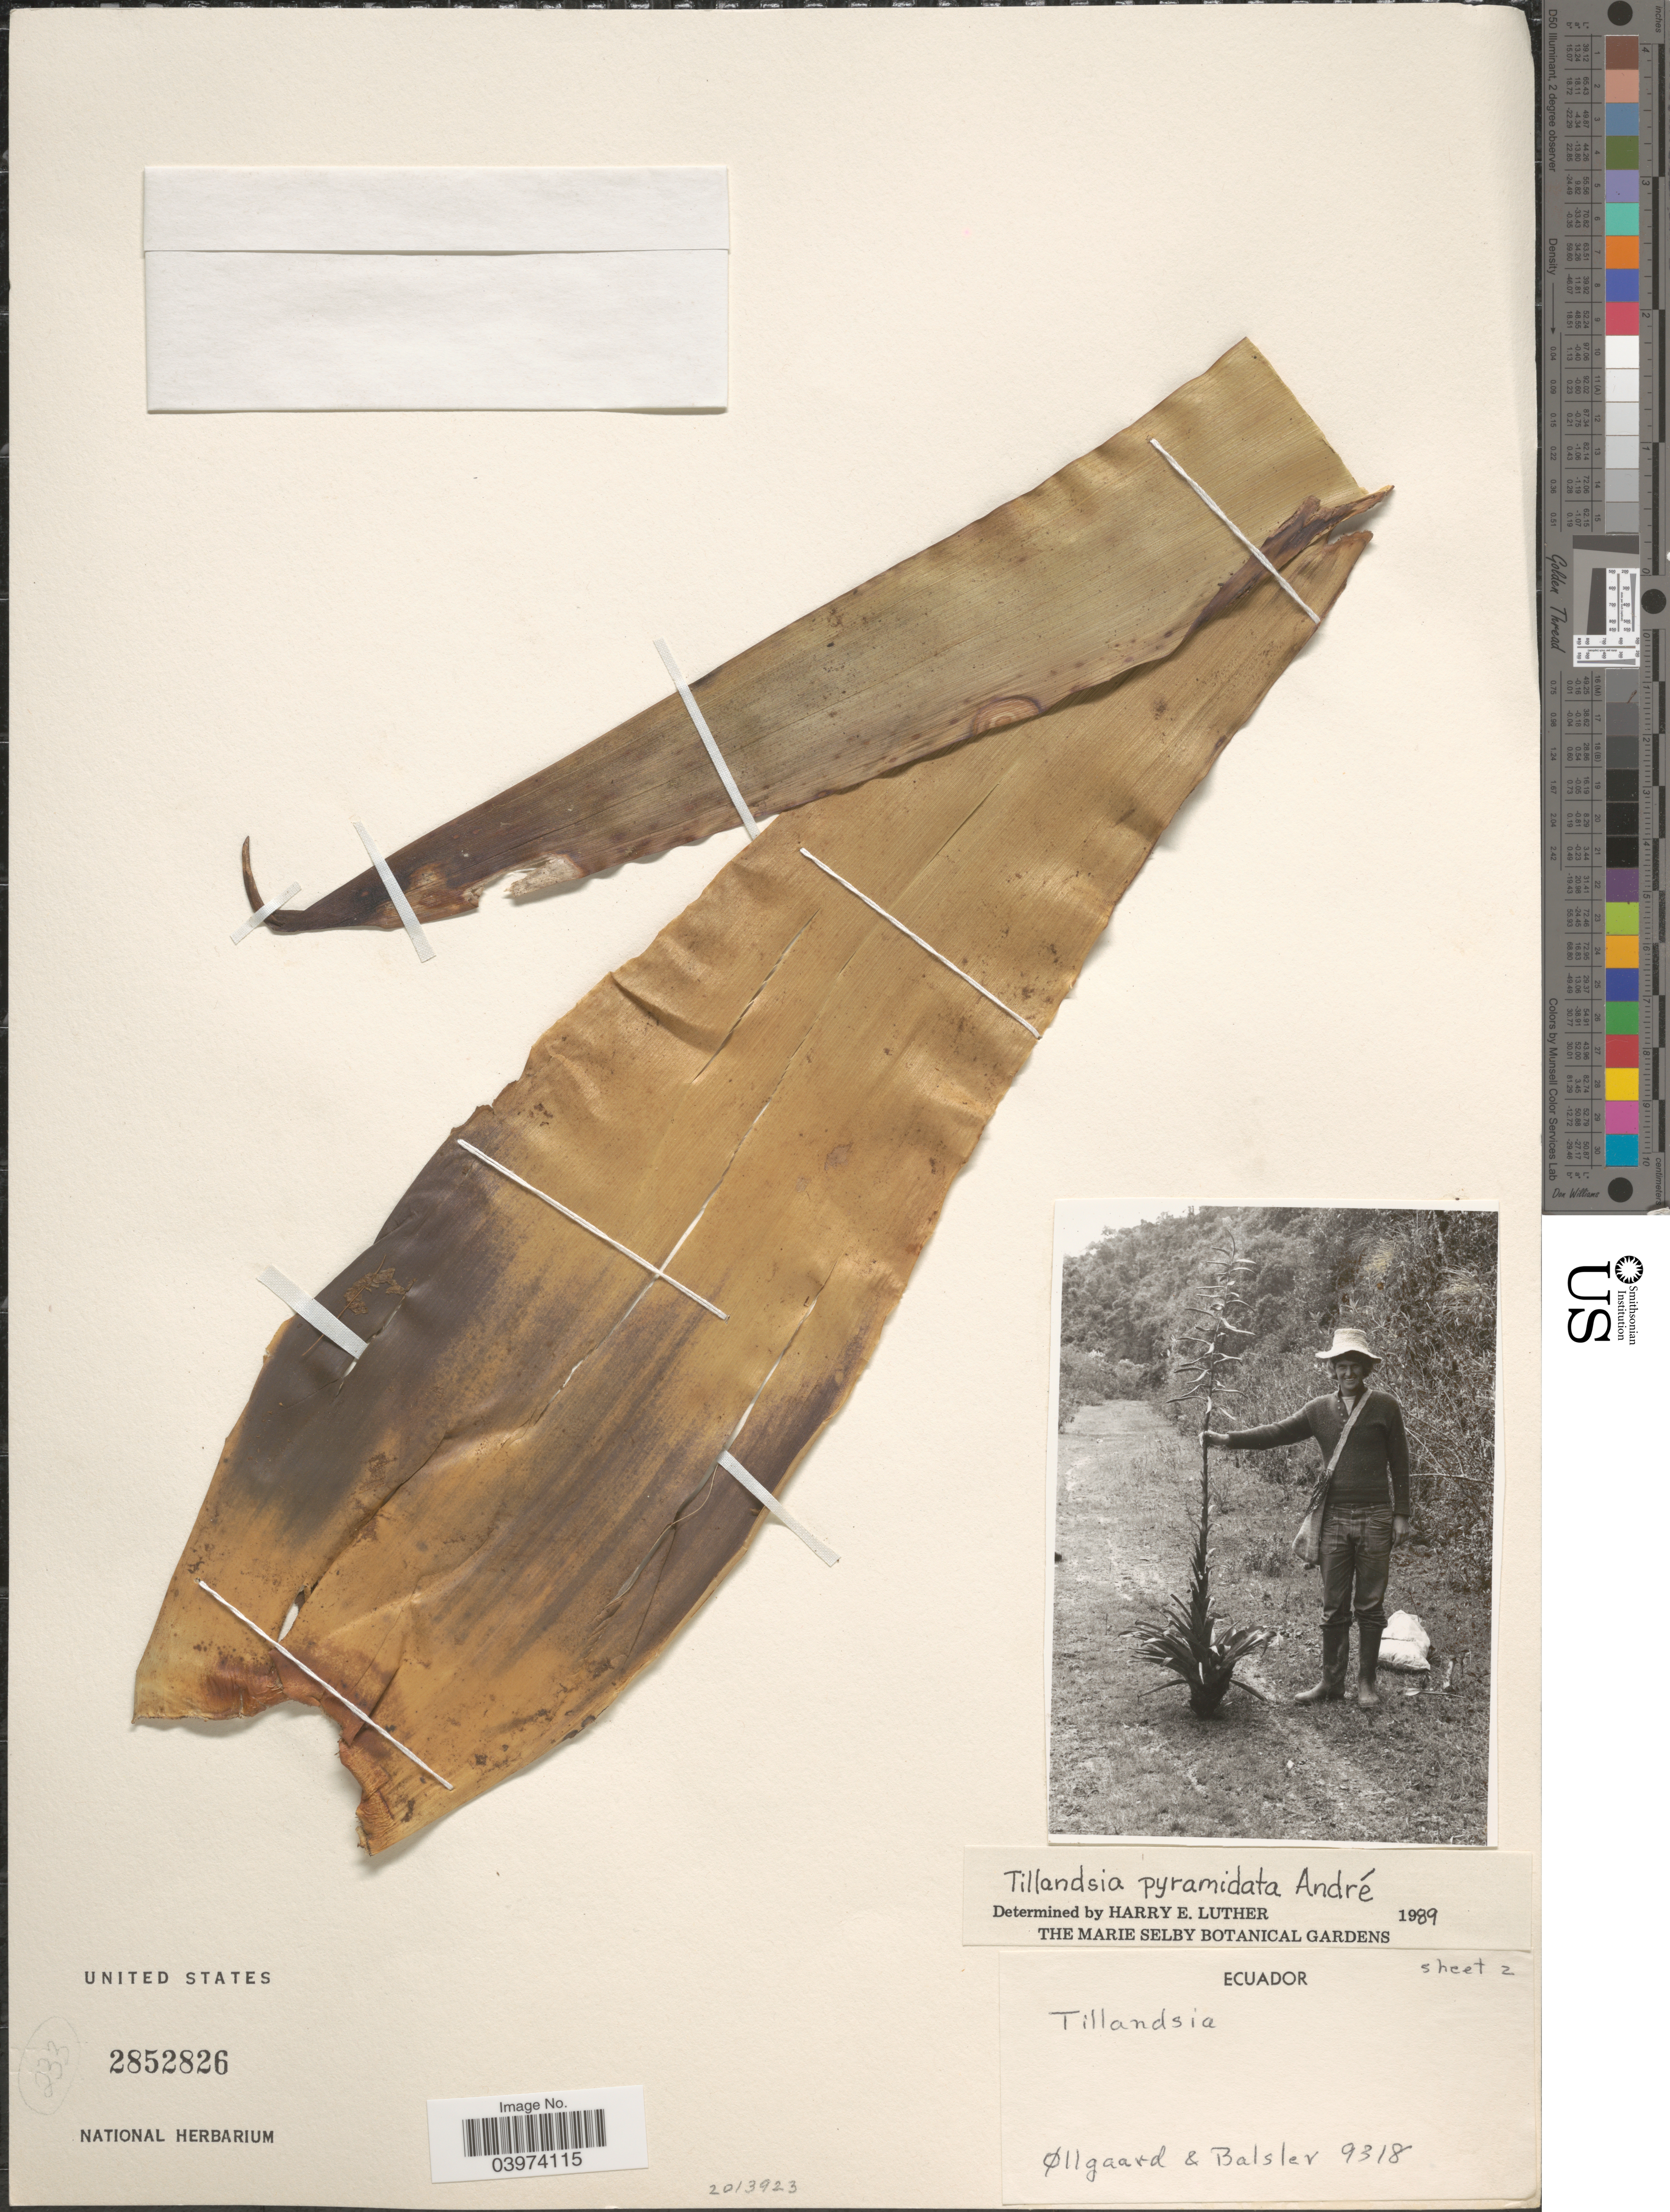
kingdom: Plantae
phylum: Tracheophyta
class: Liliopsida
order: Poales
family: Bromeliaceae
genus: Tillandsia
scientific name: Tillandsia pyramidata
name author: André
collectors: Øllgaard & Balslev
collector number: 9318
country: Ecuador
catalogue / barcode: US 2852826